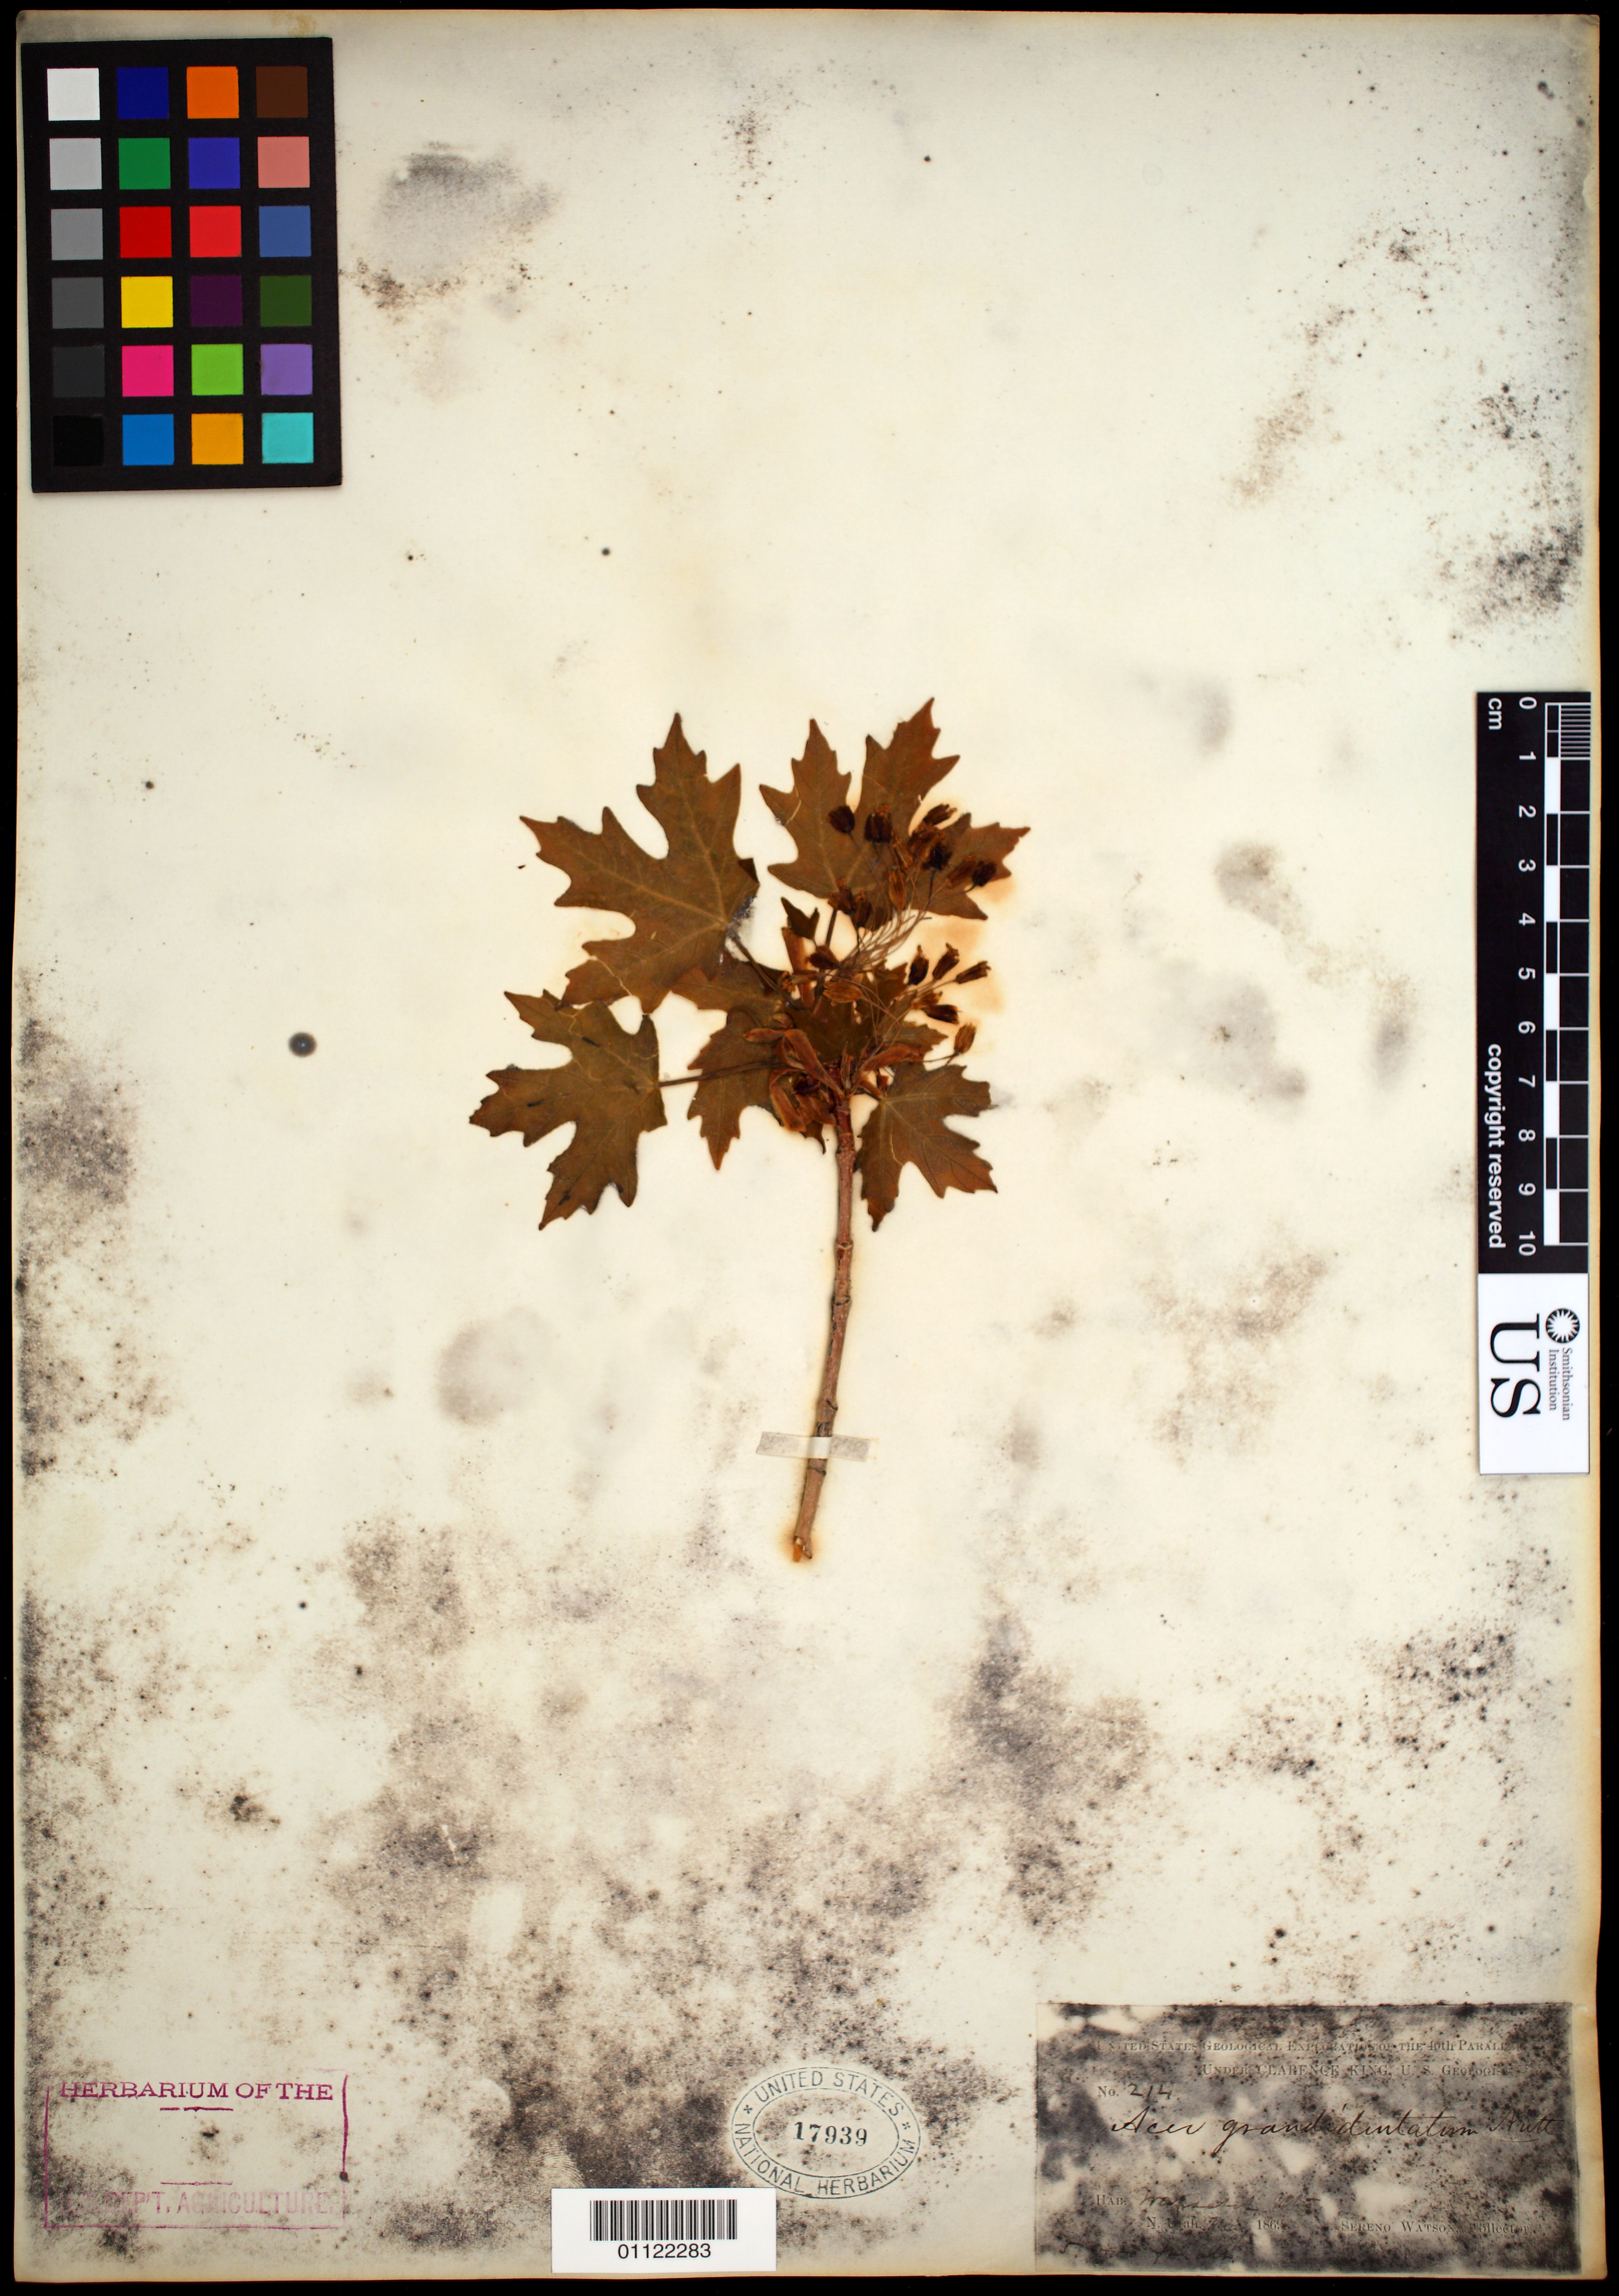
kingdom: Plantae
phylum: Tracheophyta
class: Magnoliopsida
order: Sapindales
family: Sapindaceae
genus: Acer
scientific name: Acer grandidentatum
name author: Nutt.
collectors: S. Watson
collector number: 214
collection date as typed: May 1869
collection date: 1869-05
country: United States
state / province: Utah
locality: Wasatch Mtns, N Utah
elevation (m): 1524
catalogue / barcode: US 17939